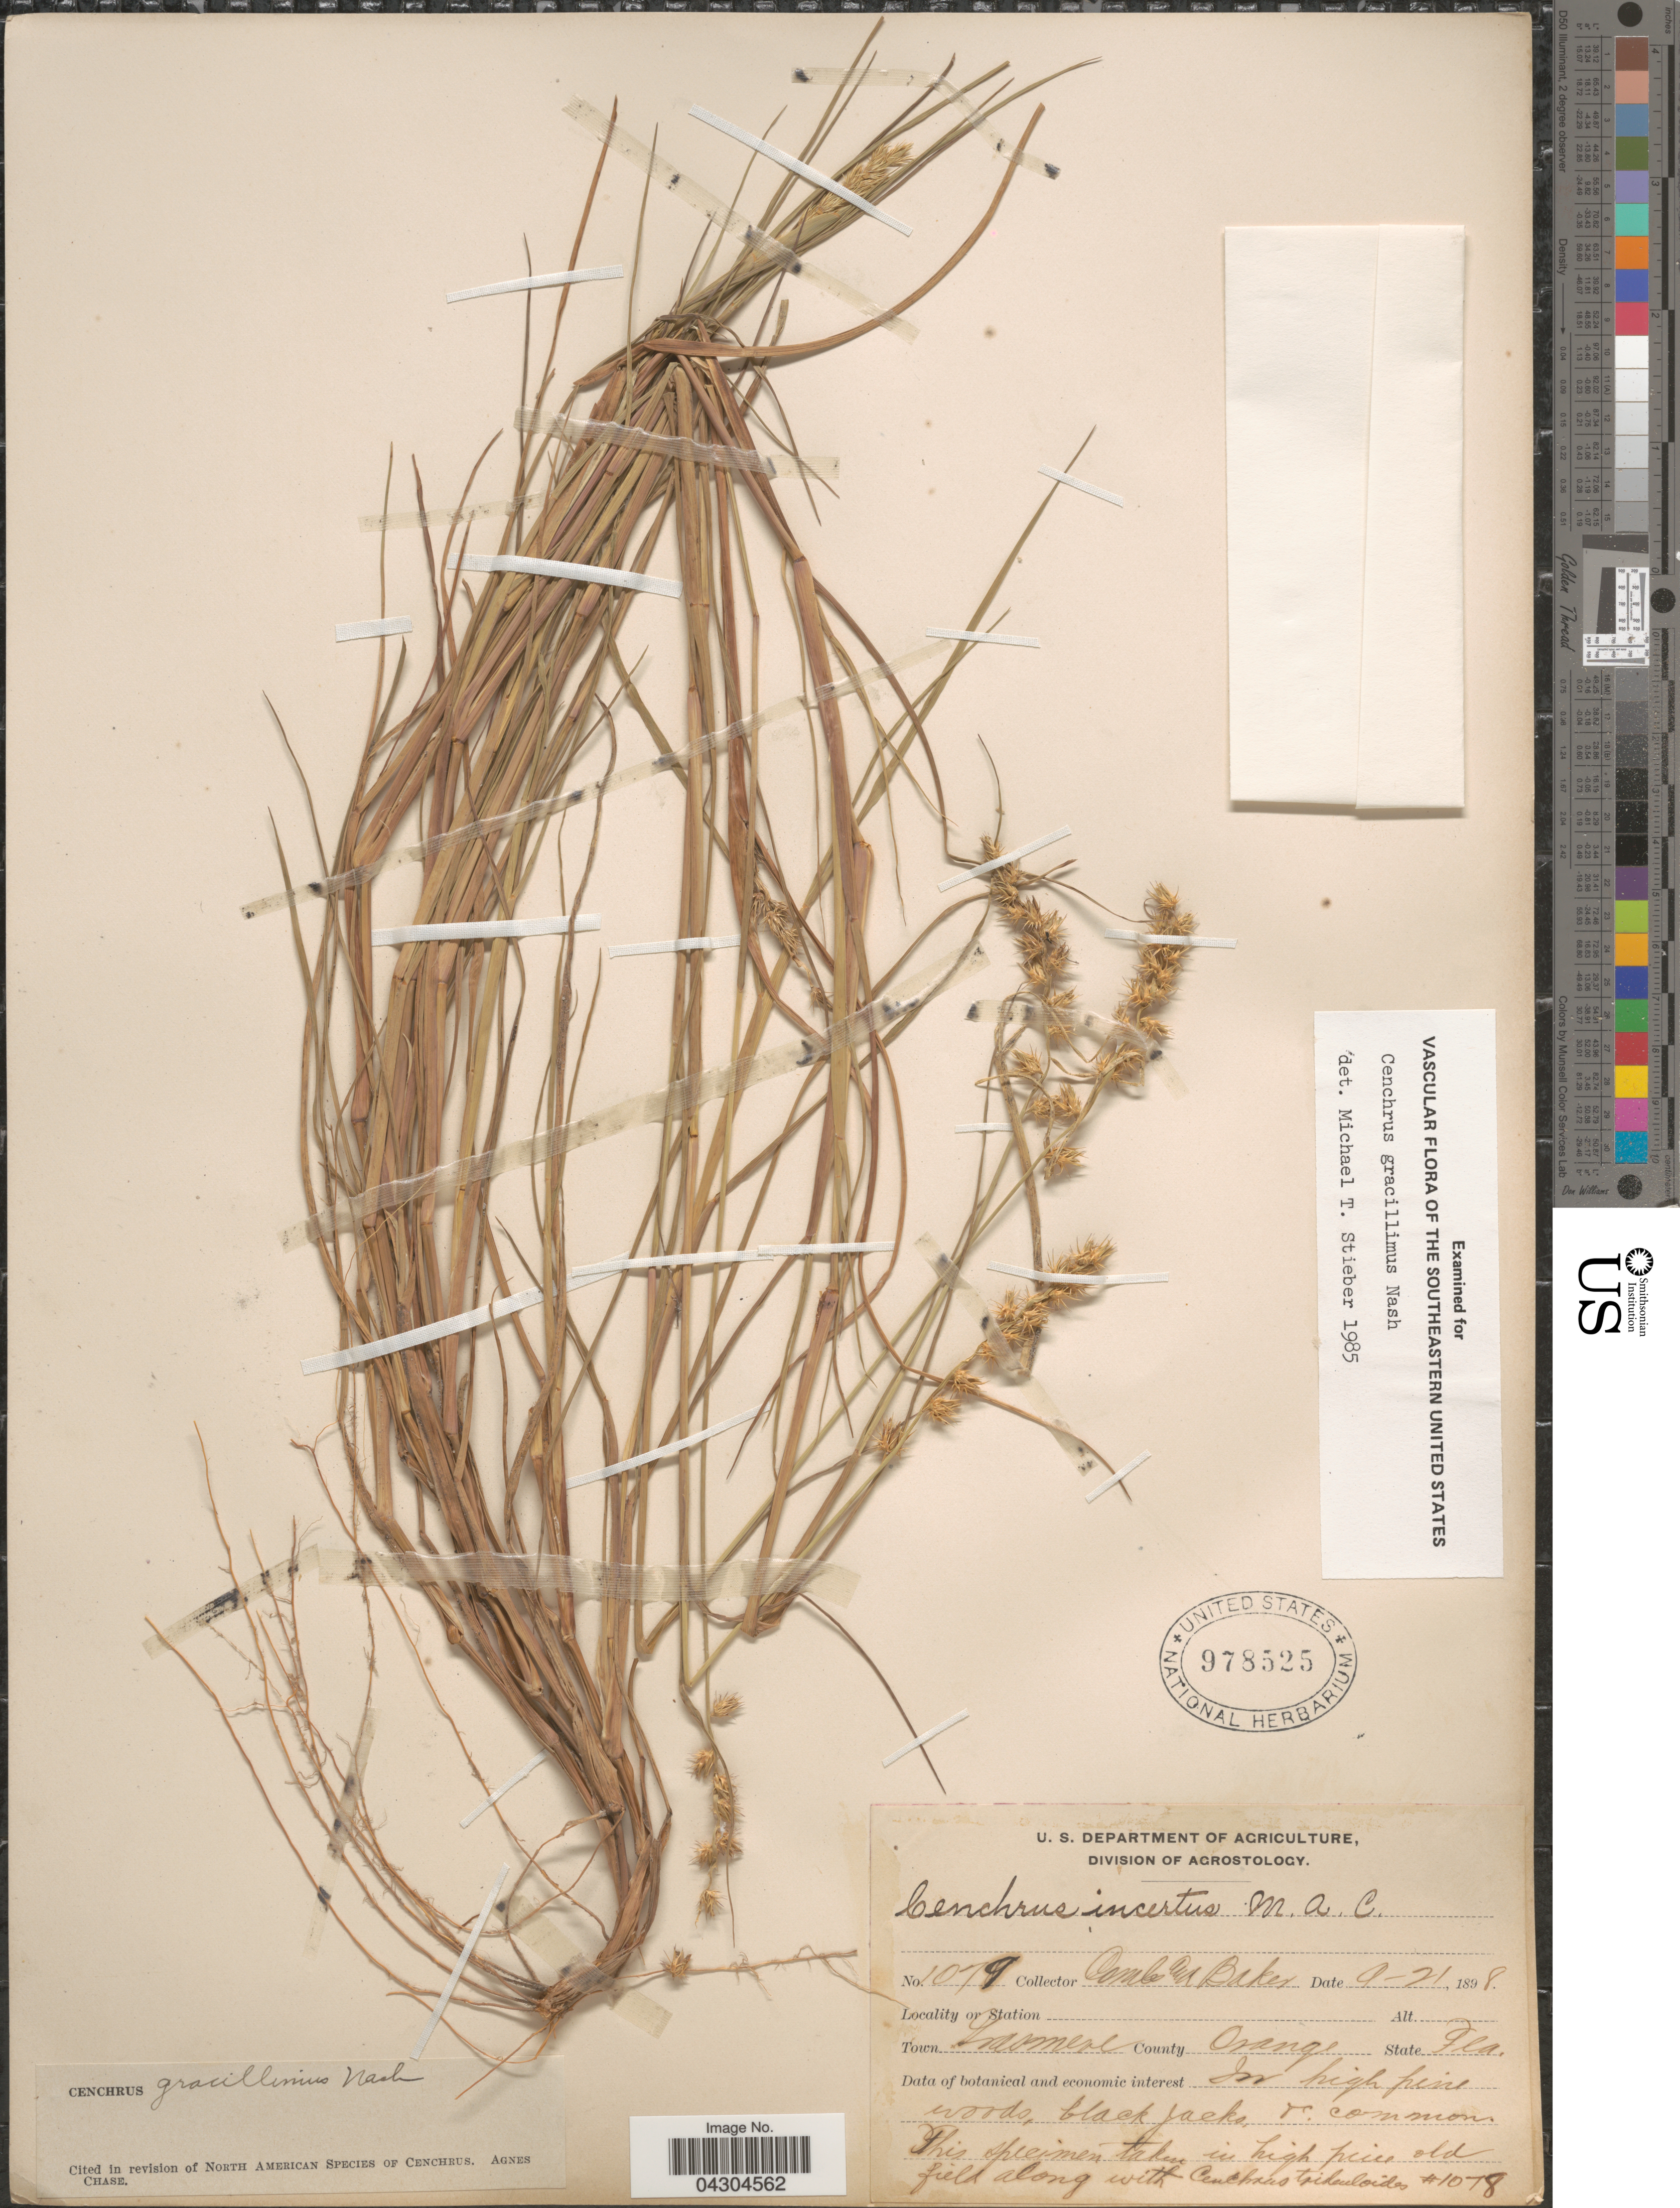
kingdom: Plantae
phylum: Tracheophyta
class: Liliopsida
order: Poales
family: Poaceae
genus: Cenchrus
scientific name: Cenchrus gracillimus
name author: Nash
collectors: -. Combs & -- Baker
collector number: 1079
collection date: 1898-09-21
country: United States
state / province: Florida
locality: Town Grasmere. County Orange.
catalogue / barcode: US 978525